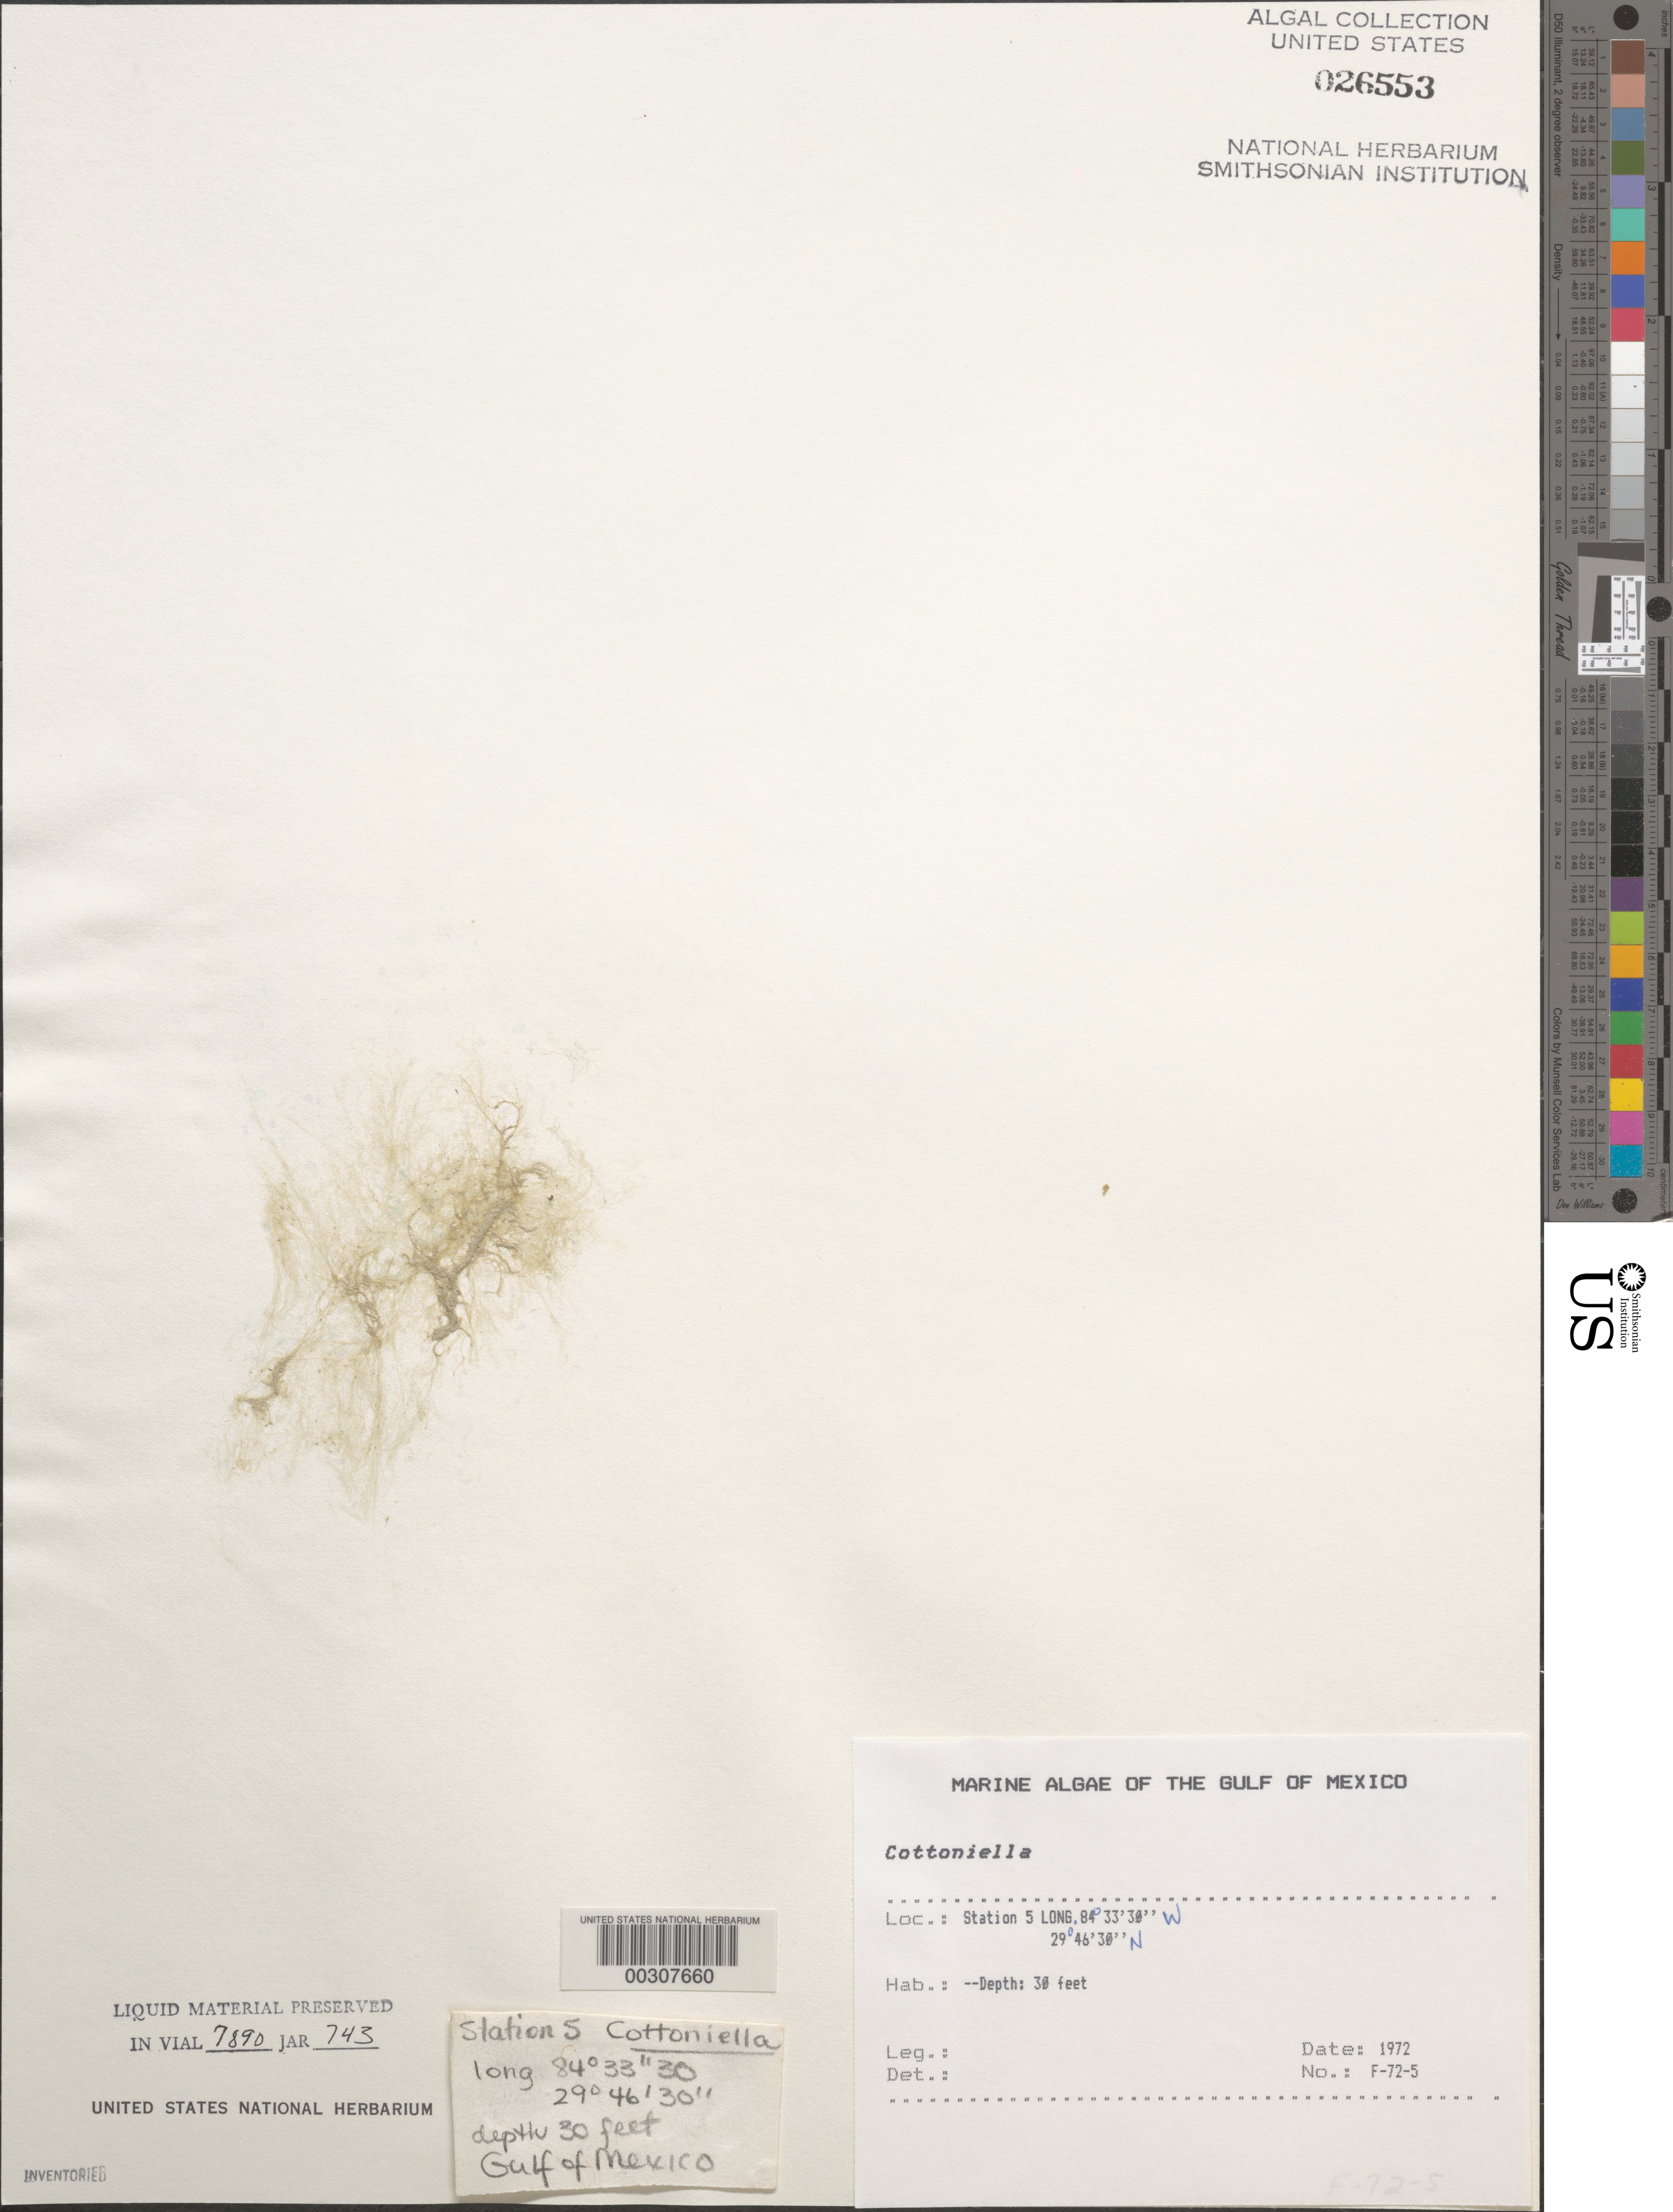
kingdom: Plantae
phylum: Rhodophyta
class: Florideophyceae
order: Ceramiales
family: Sarcomeniaceae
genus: Cottoniella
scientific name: Cottoniella sp.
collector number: F-72-5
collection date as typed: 1972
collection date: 1972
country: United States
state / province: Florida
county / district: Franklin County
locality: Off St. George Island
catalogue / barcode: US 26553